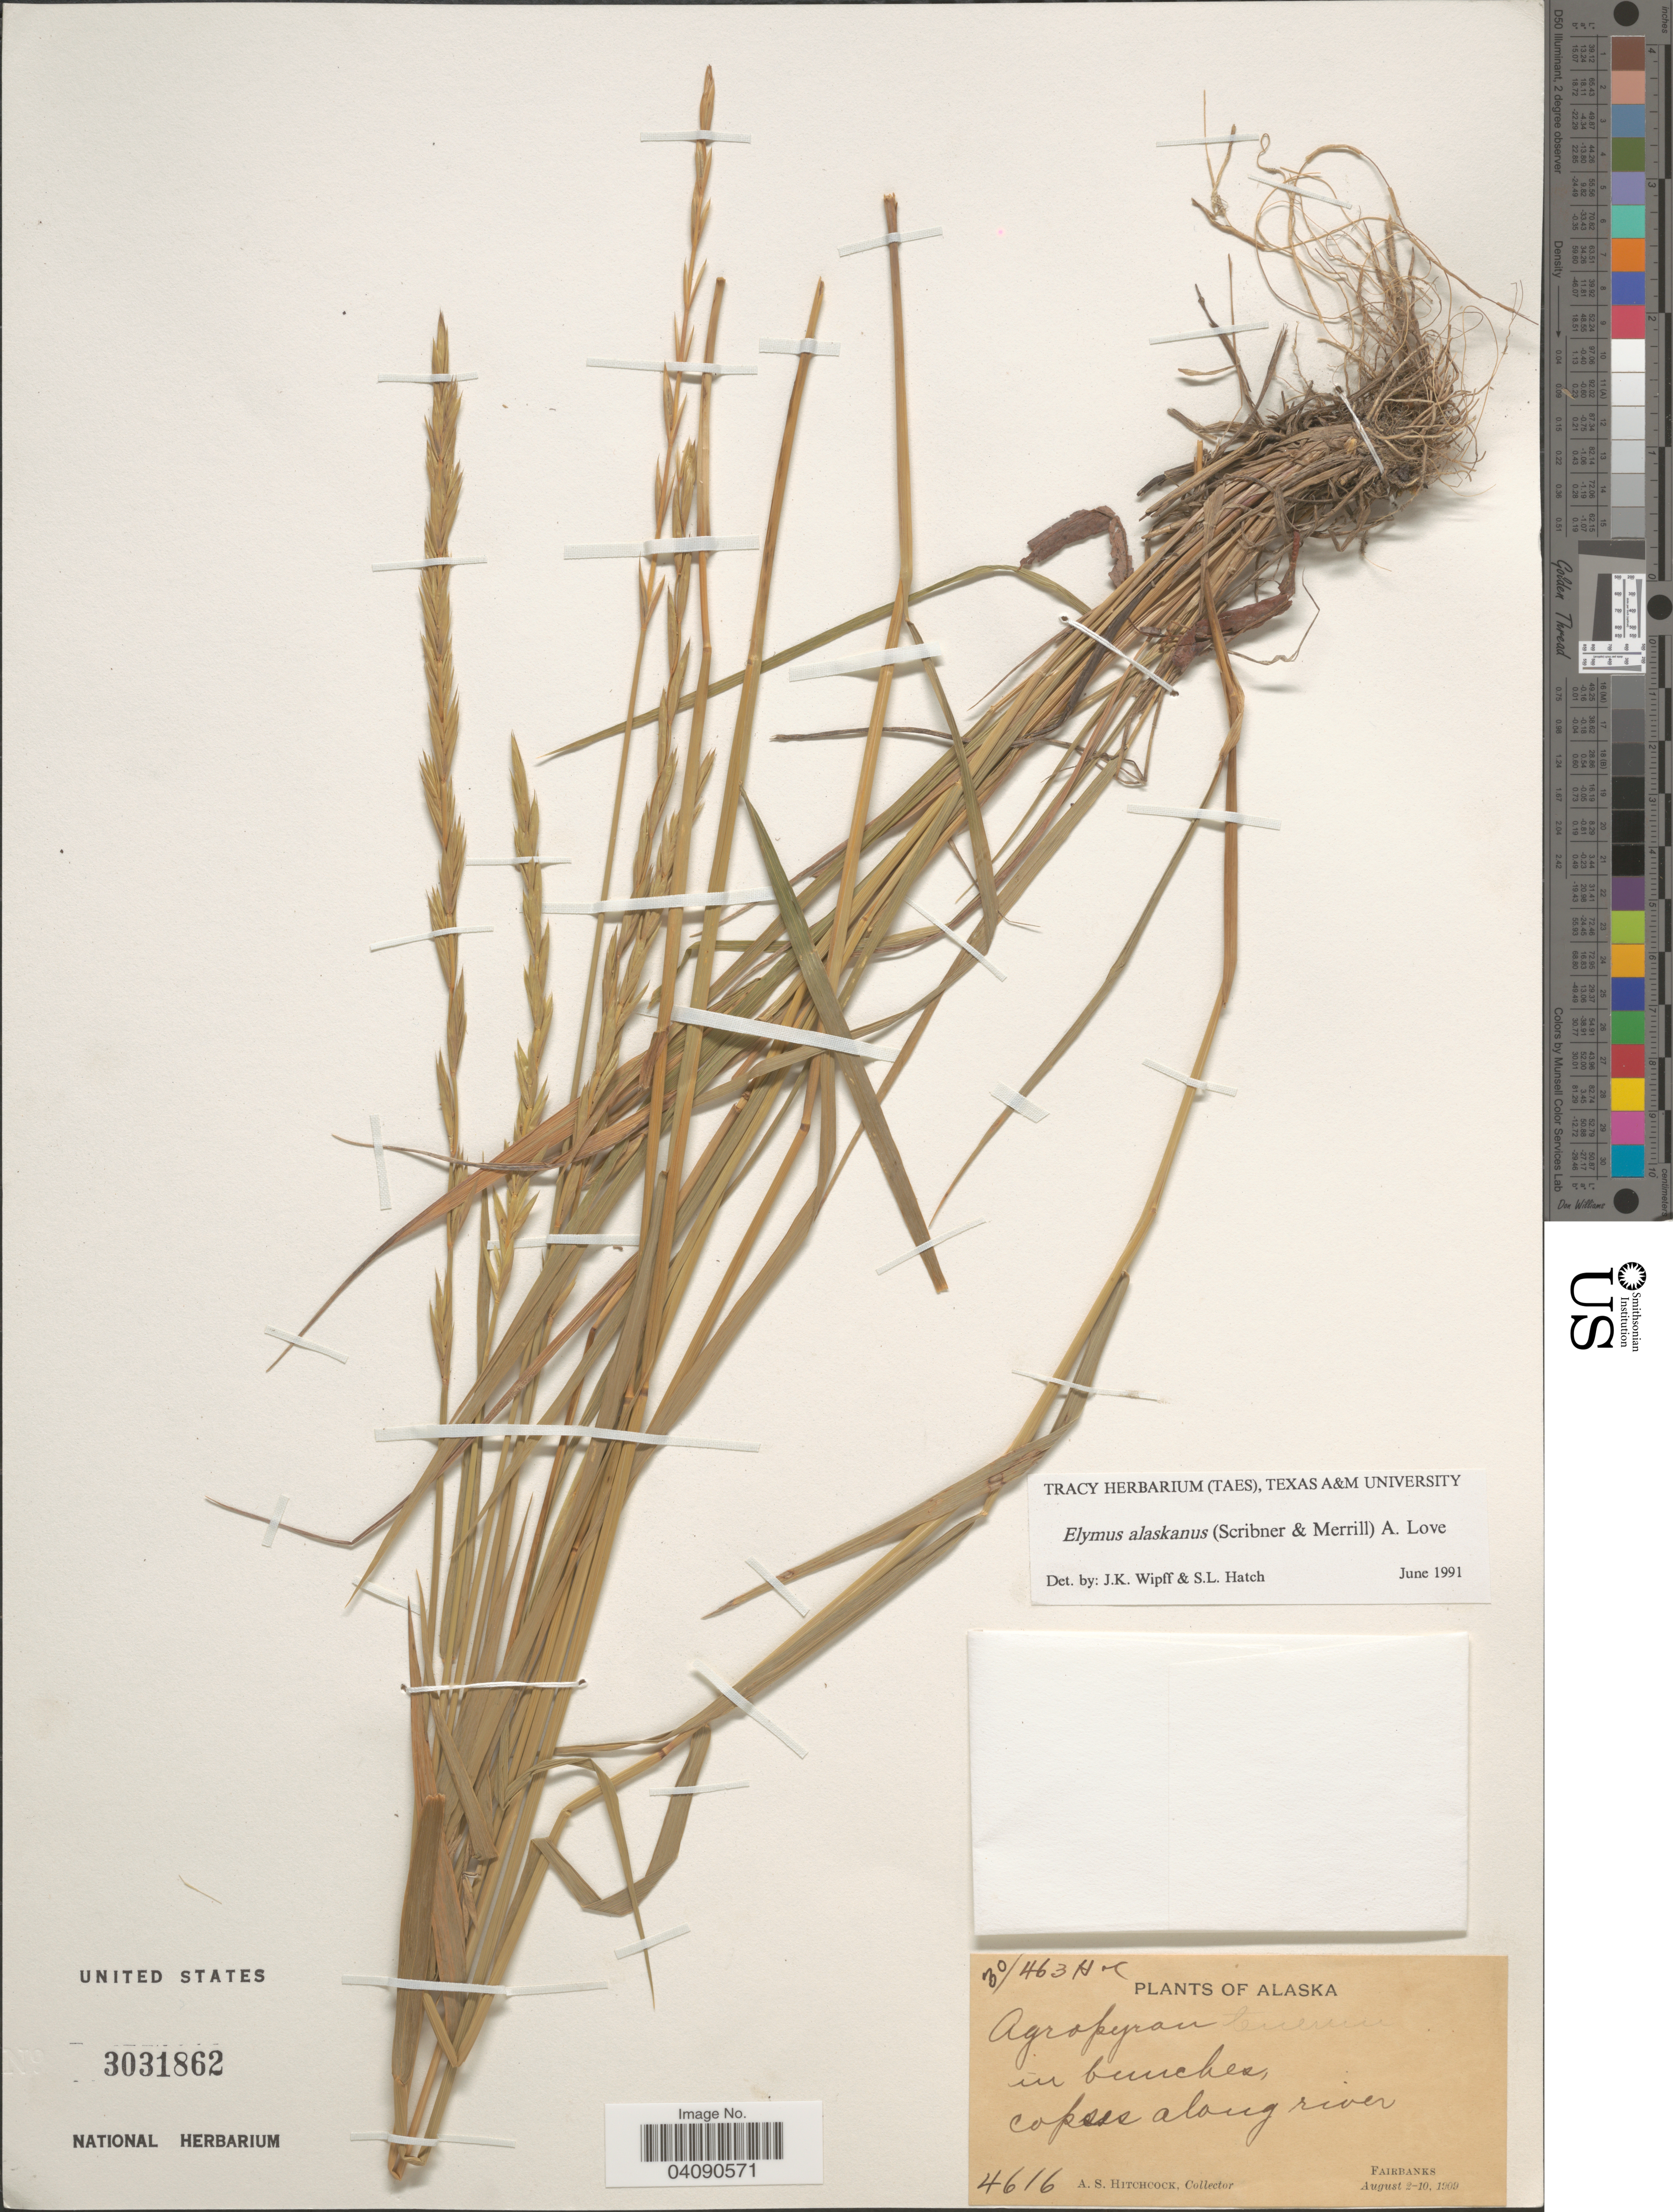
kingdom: Plantae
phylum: Tracheophyta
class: Liliopsida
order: Poales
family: Poaceae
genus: Elymus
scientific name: Elymus alaskanus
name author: (Scribn. & Merr.) Á. Löve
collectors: A. S. Hitchcock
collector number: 4616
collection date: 1909-08-02/1909-08-10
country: United States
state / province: Alaska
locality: Along river. Fairbanks.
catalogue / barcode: US 3031862